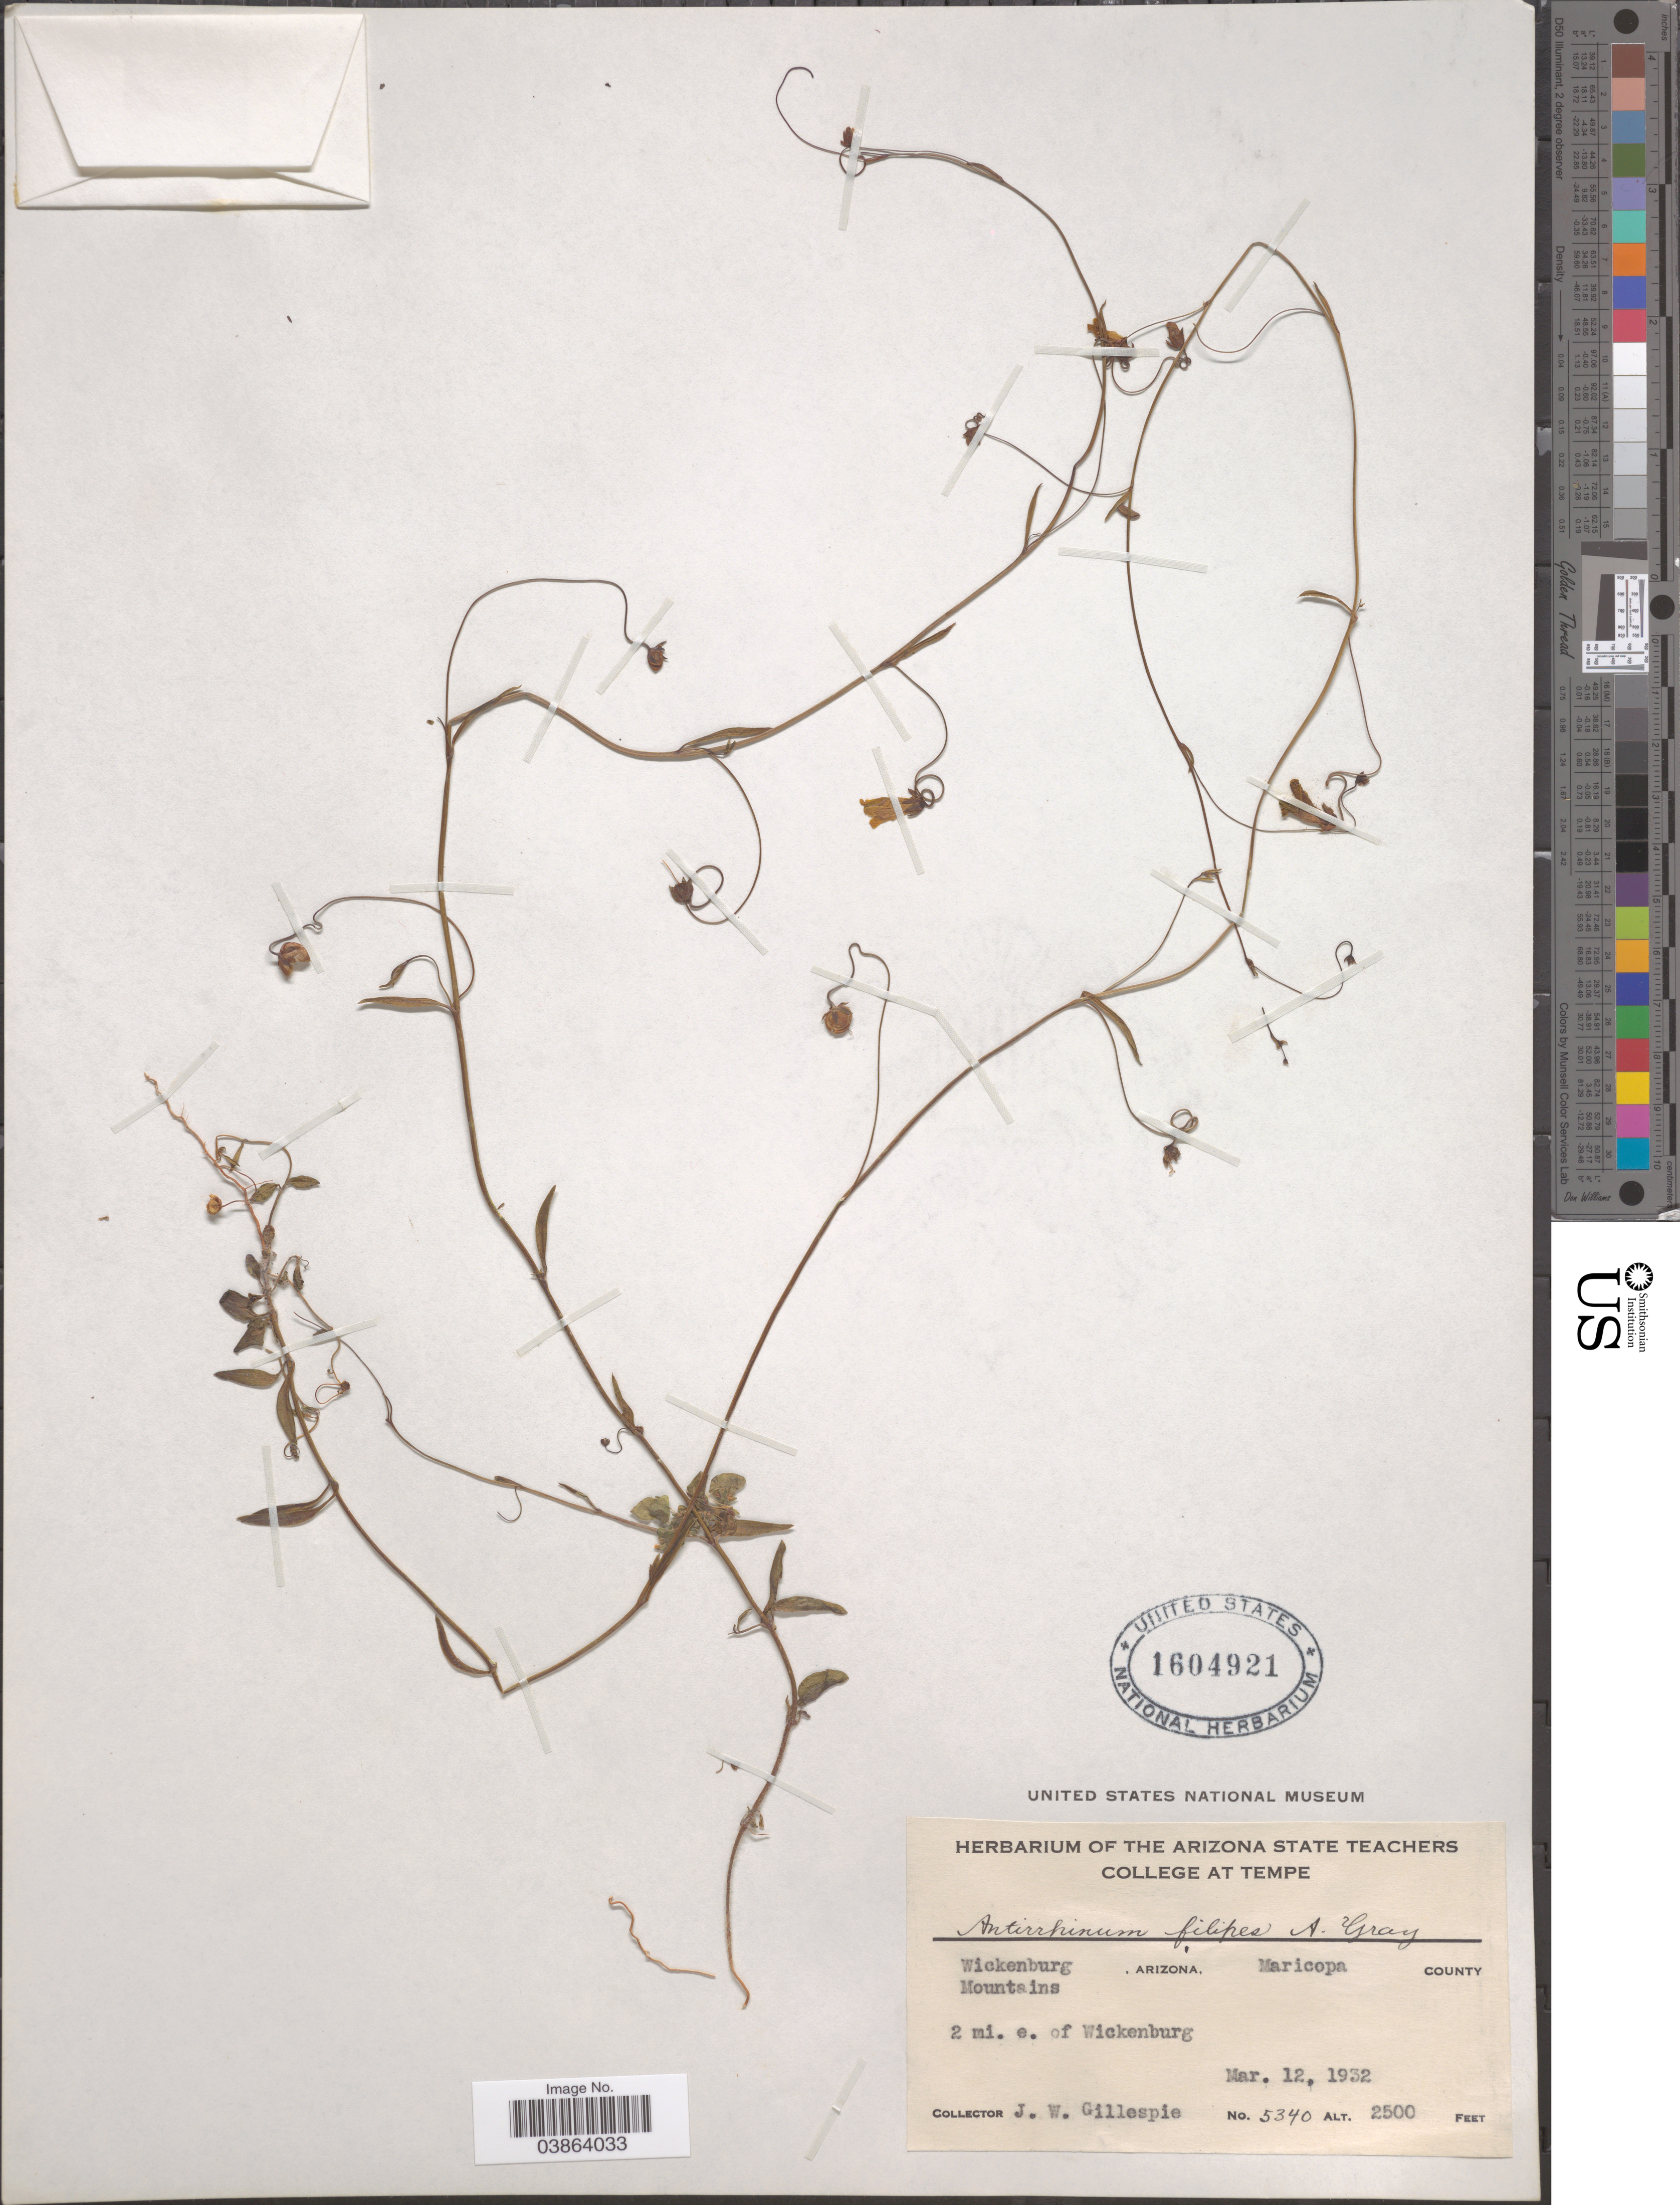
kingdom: Plantae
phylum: Tracheophyta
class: Magnoliopsida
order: Lamiales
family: Plantaginaceae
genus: Asarina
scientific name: Asarina filipes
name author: (A. Gray) Pennell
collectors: J. W. Gillespie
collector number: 5340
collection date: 1932-03-12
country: United States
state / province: Arizona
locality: Wickenburg Mountains, Maricopa County. 2 mi. e. of Wickenburg.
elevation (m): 762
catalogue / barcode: US 1604921